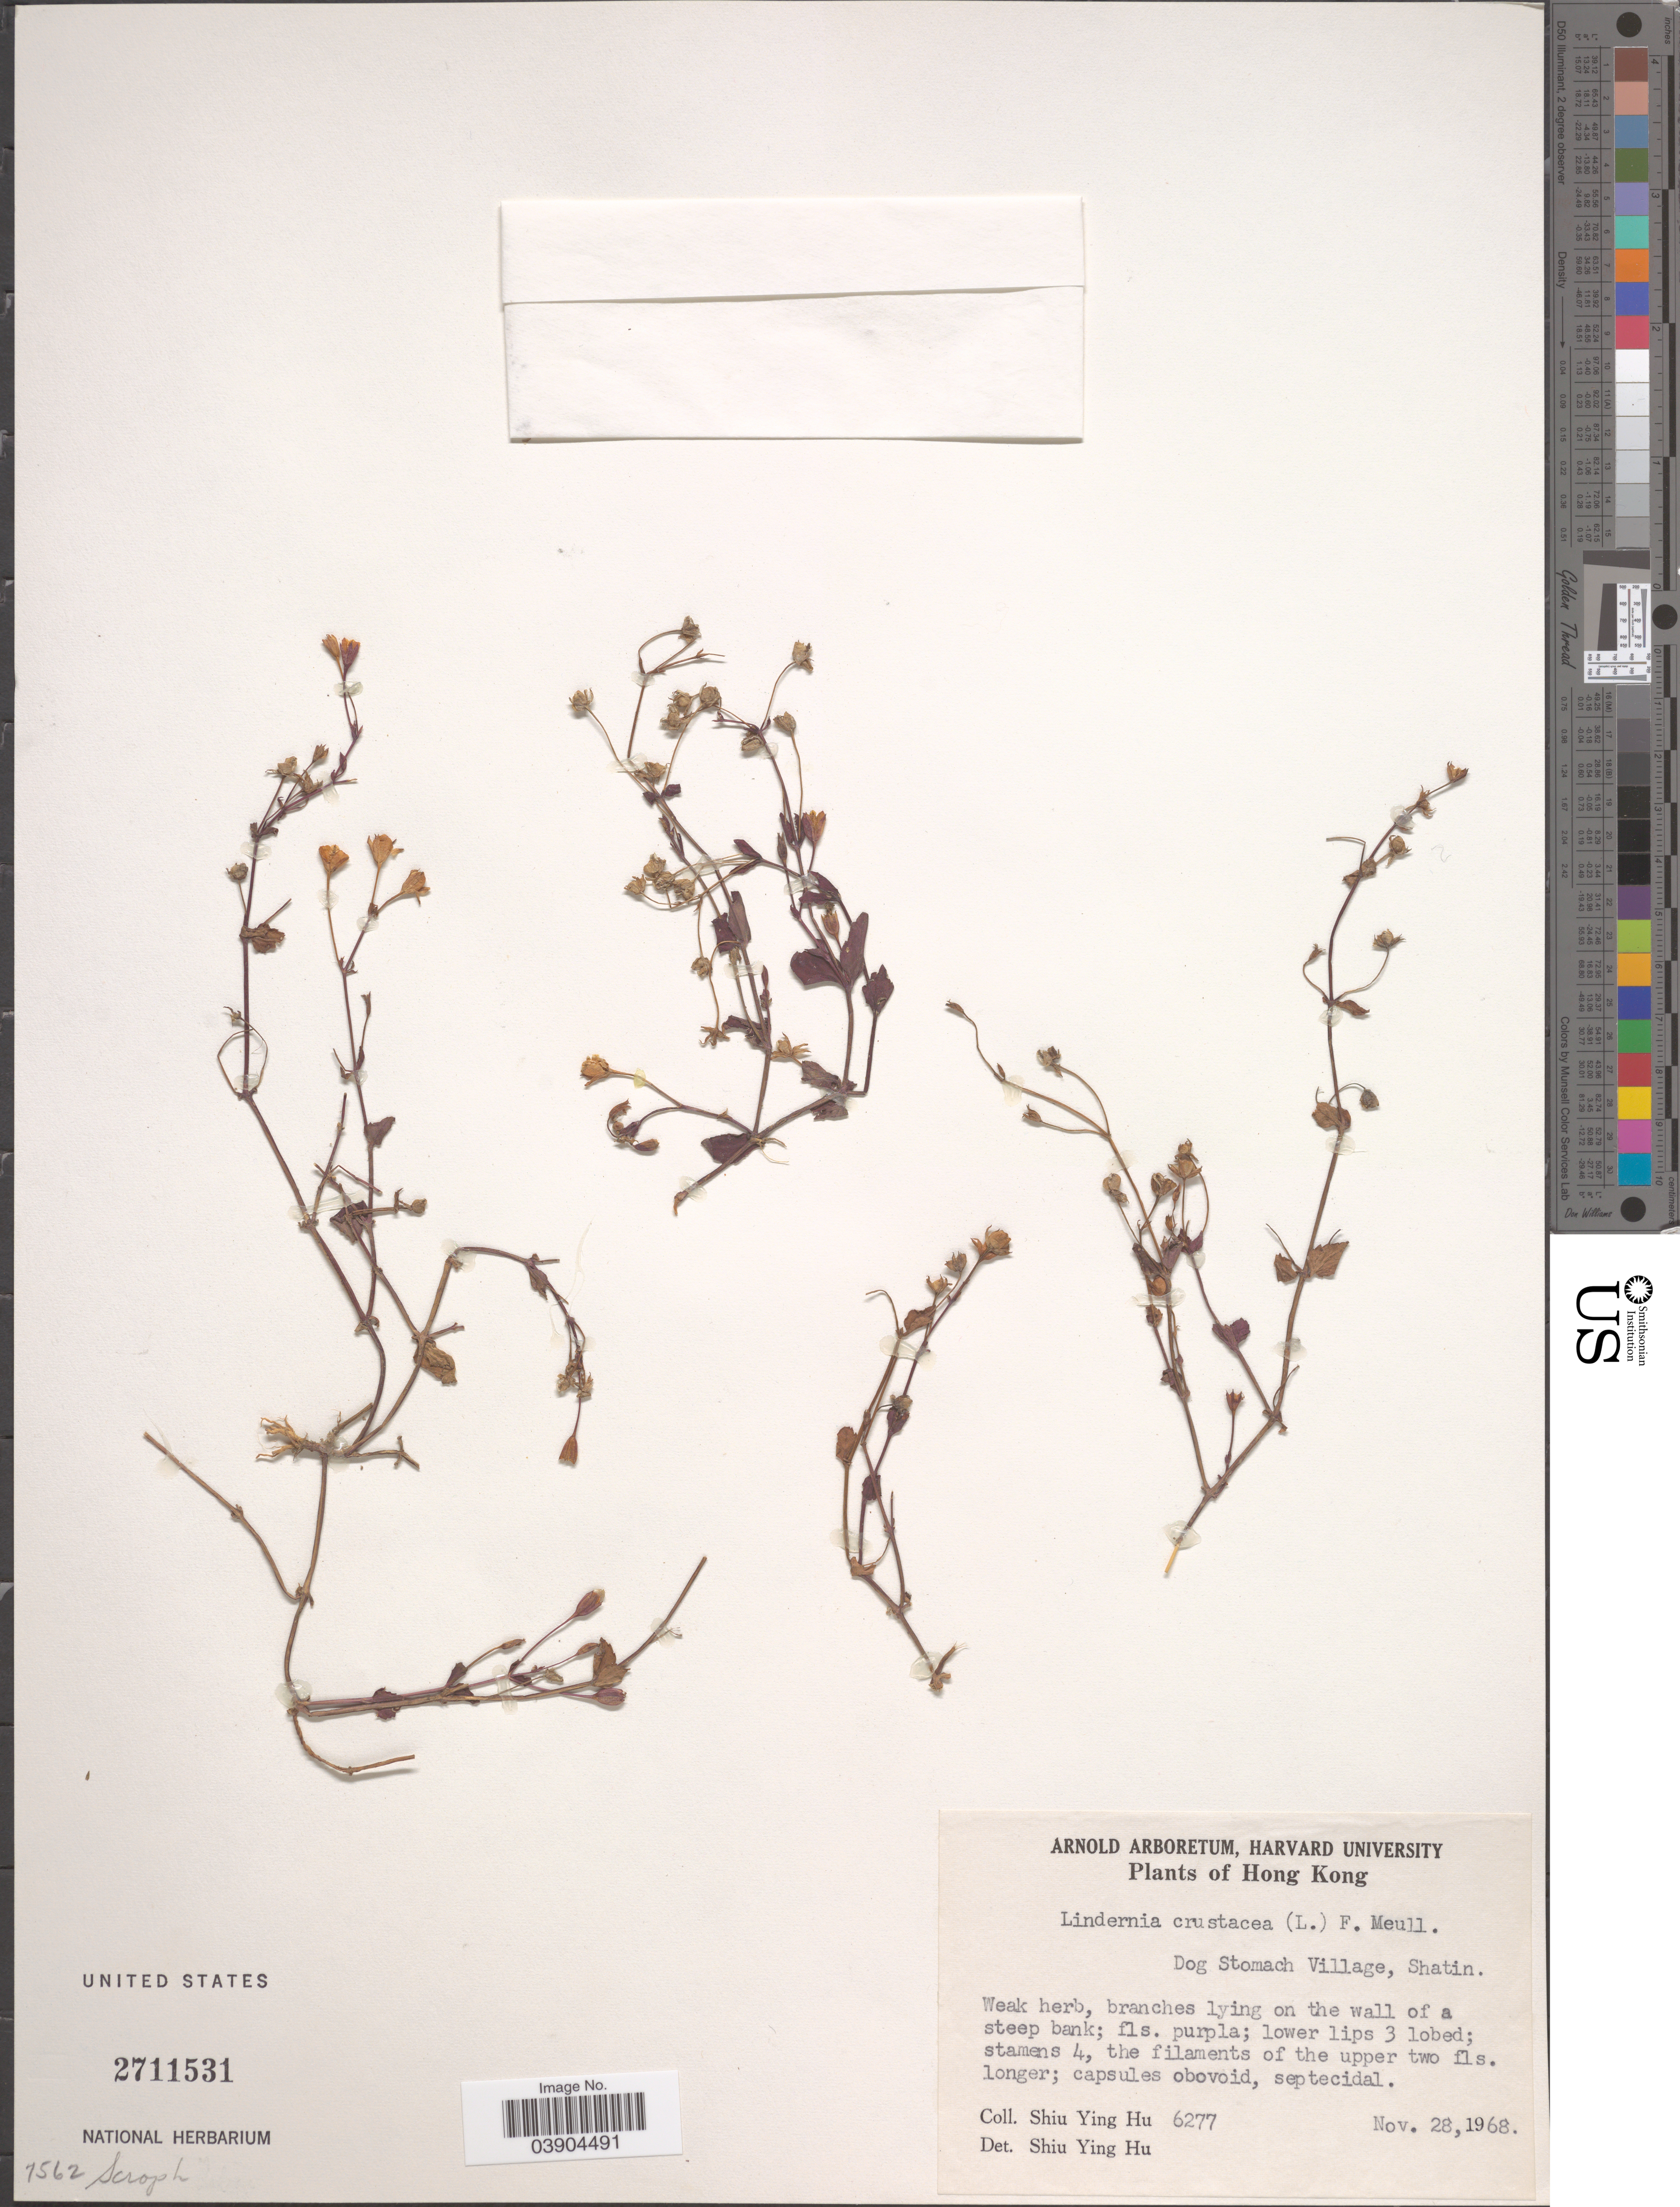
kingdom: Plantae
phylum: Tracheophyta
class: Magnoliopsida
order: Lamiales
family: Linderniaceae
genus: Lindernia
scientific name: Lindernia crustacea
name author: (L.) F. Muell.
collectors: S. Y. Hu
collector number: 6277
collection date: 1968-11-28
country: China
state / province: Hong Kong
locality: Dog Stomach Village, Shatin.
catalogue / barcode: US 2711531